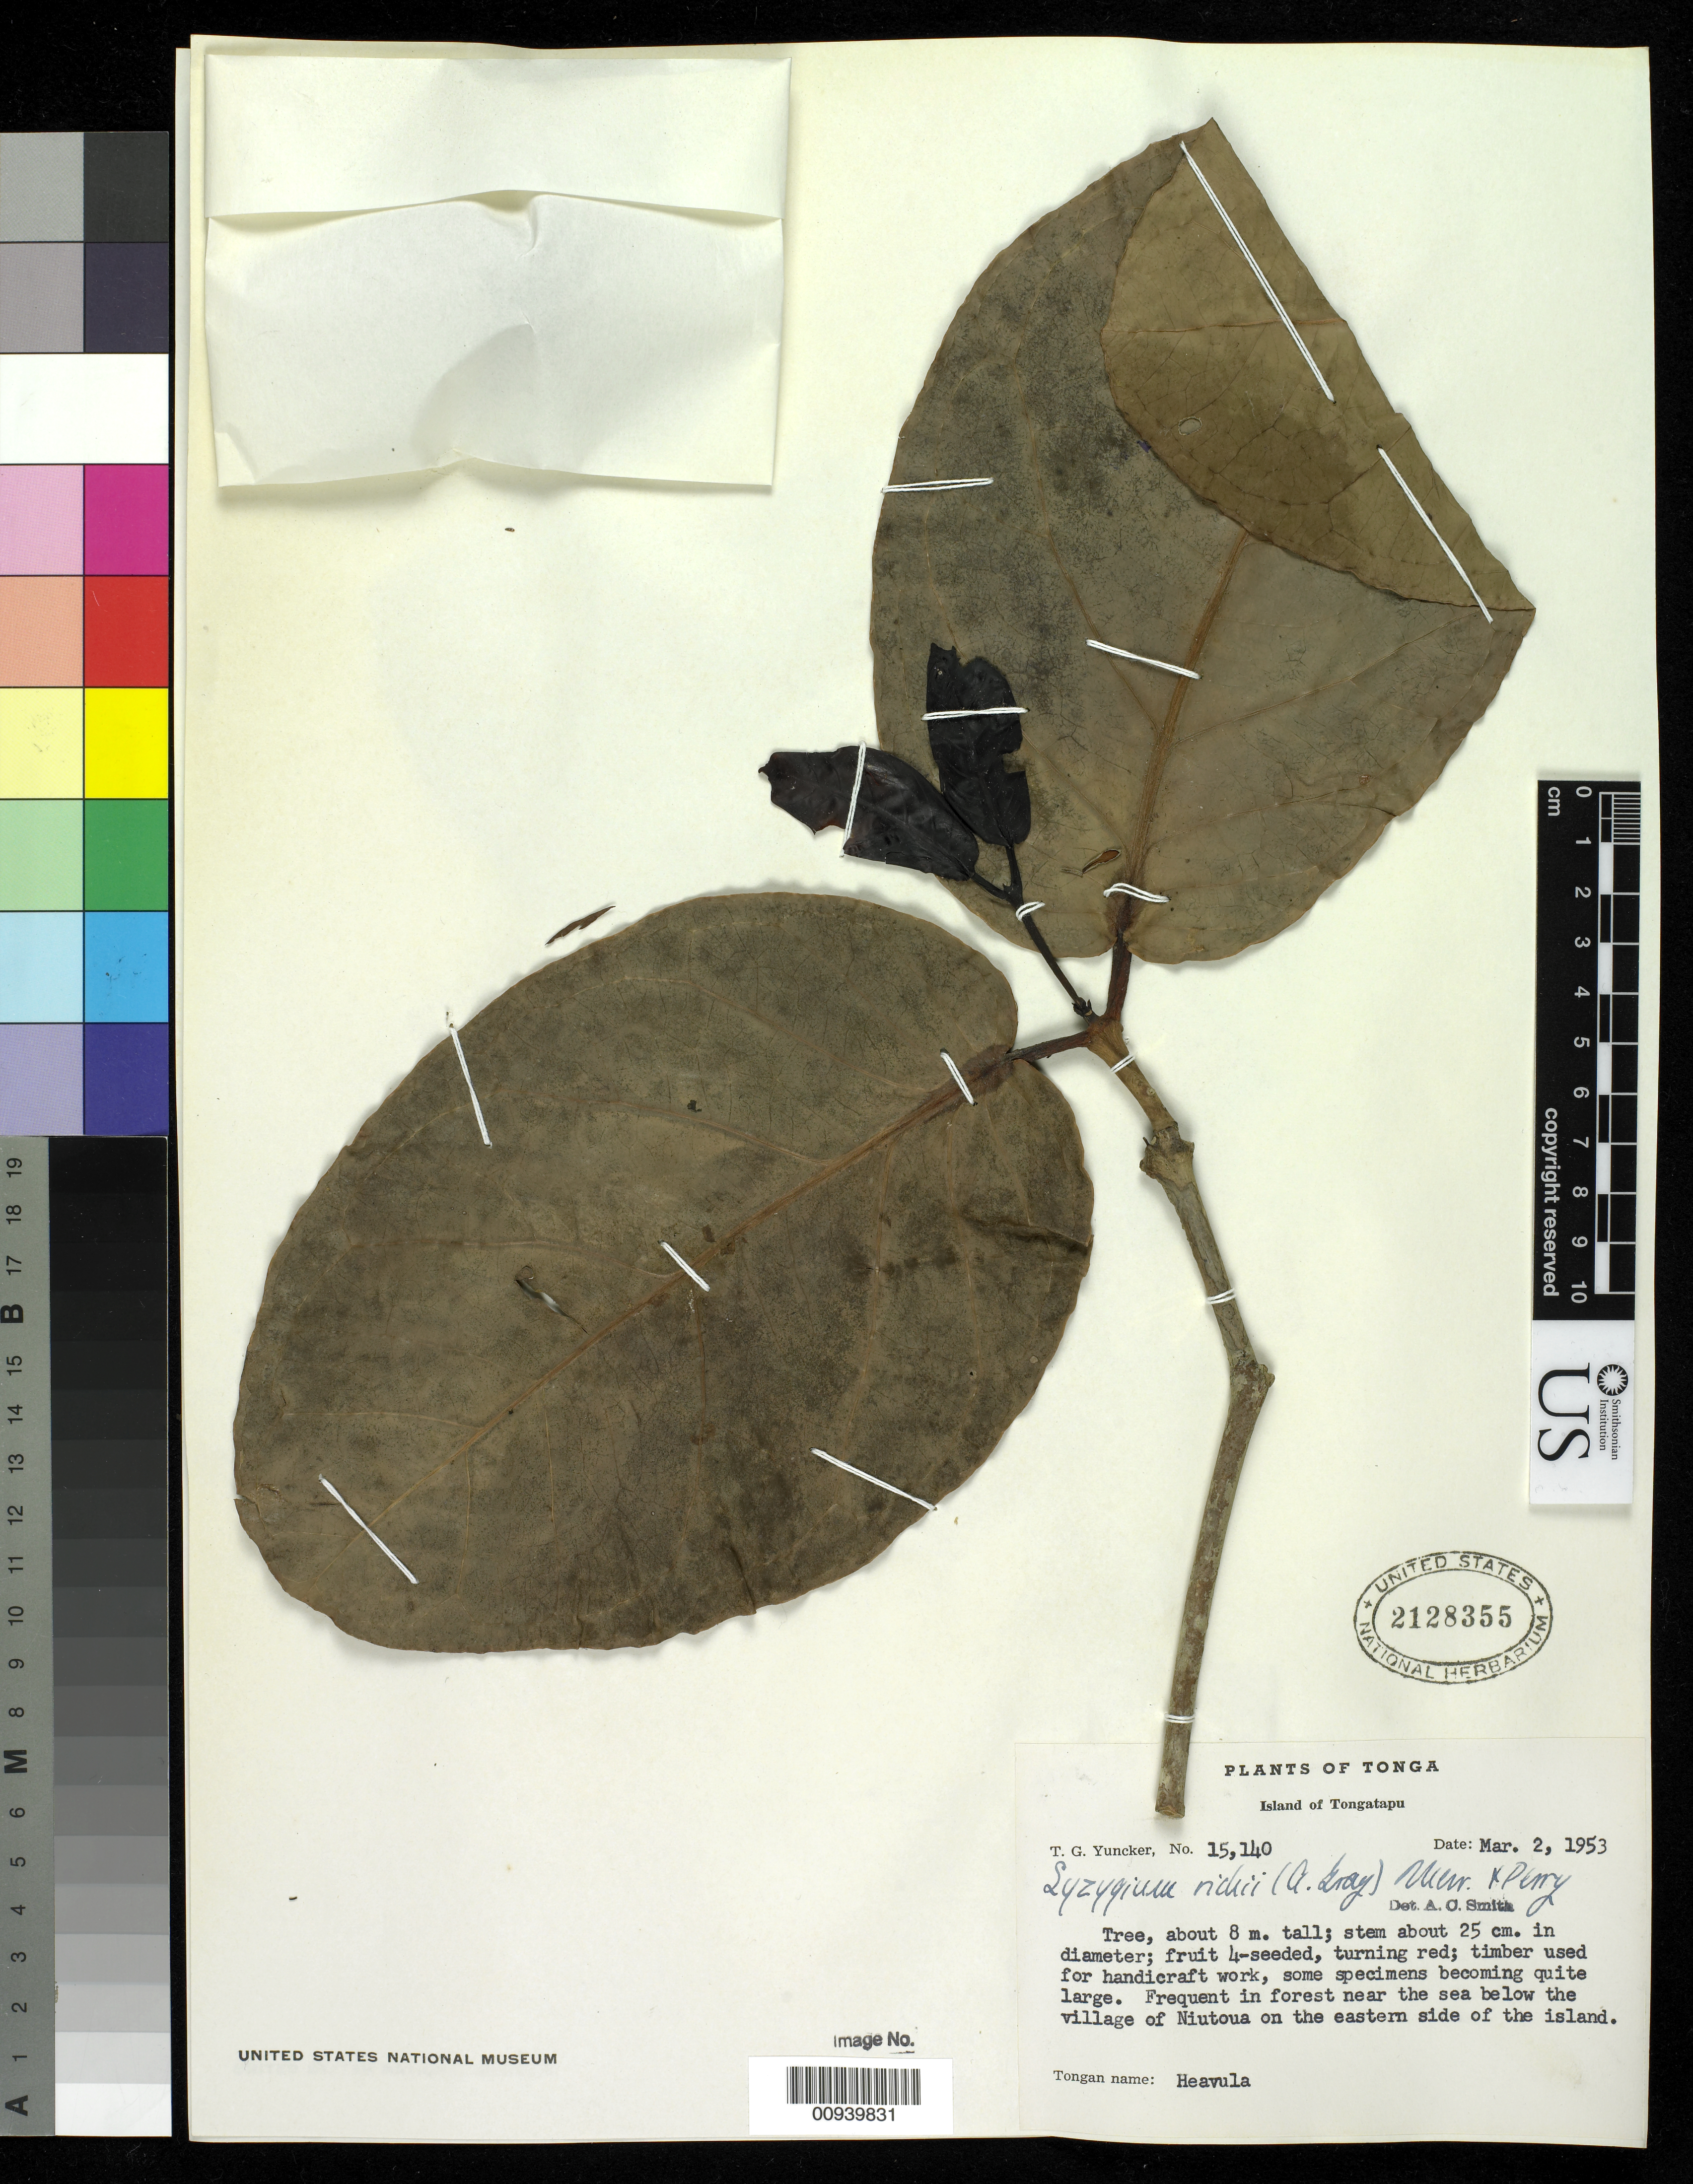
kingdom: Plantae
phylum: Tracheophyta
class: Magnoliopsida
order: Myrtales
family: Myrtaceae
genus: Syzygium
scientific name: Syzygium richii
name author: (A. Gray) Merr. & L.M. Perry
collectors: T. G. Yuncker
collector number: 15140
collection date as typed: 02 Mar 1953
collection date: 1953-03-02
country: Tonga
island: Tongatapu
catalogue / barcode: US 2128355